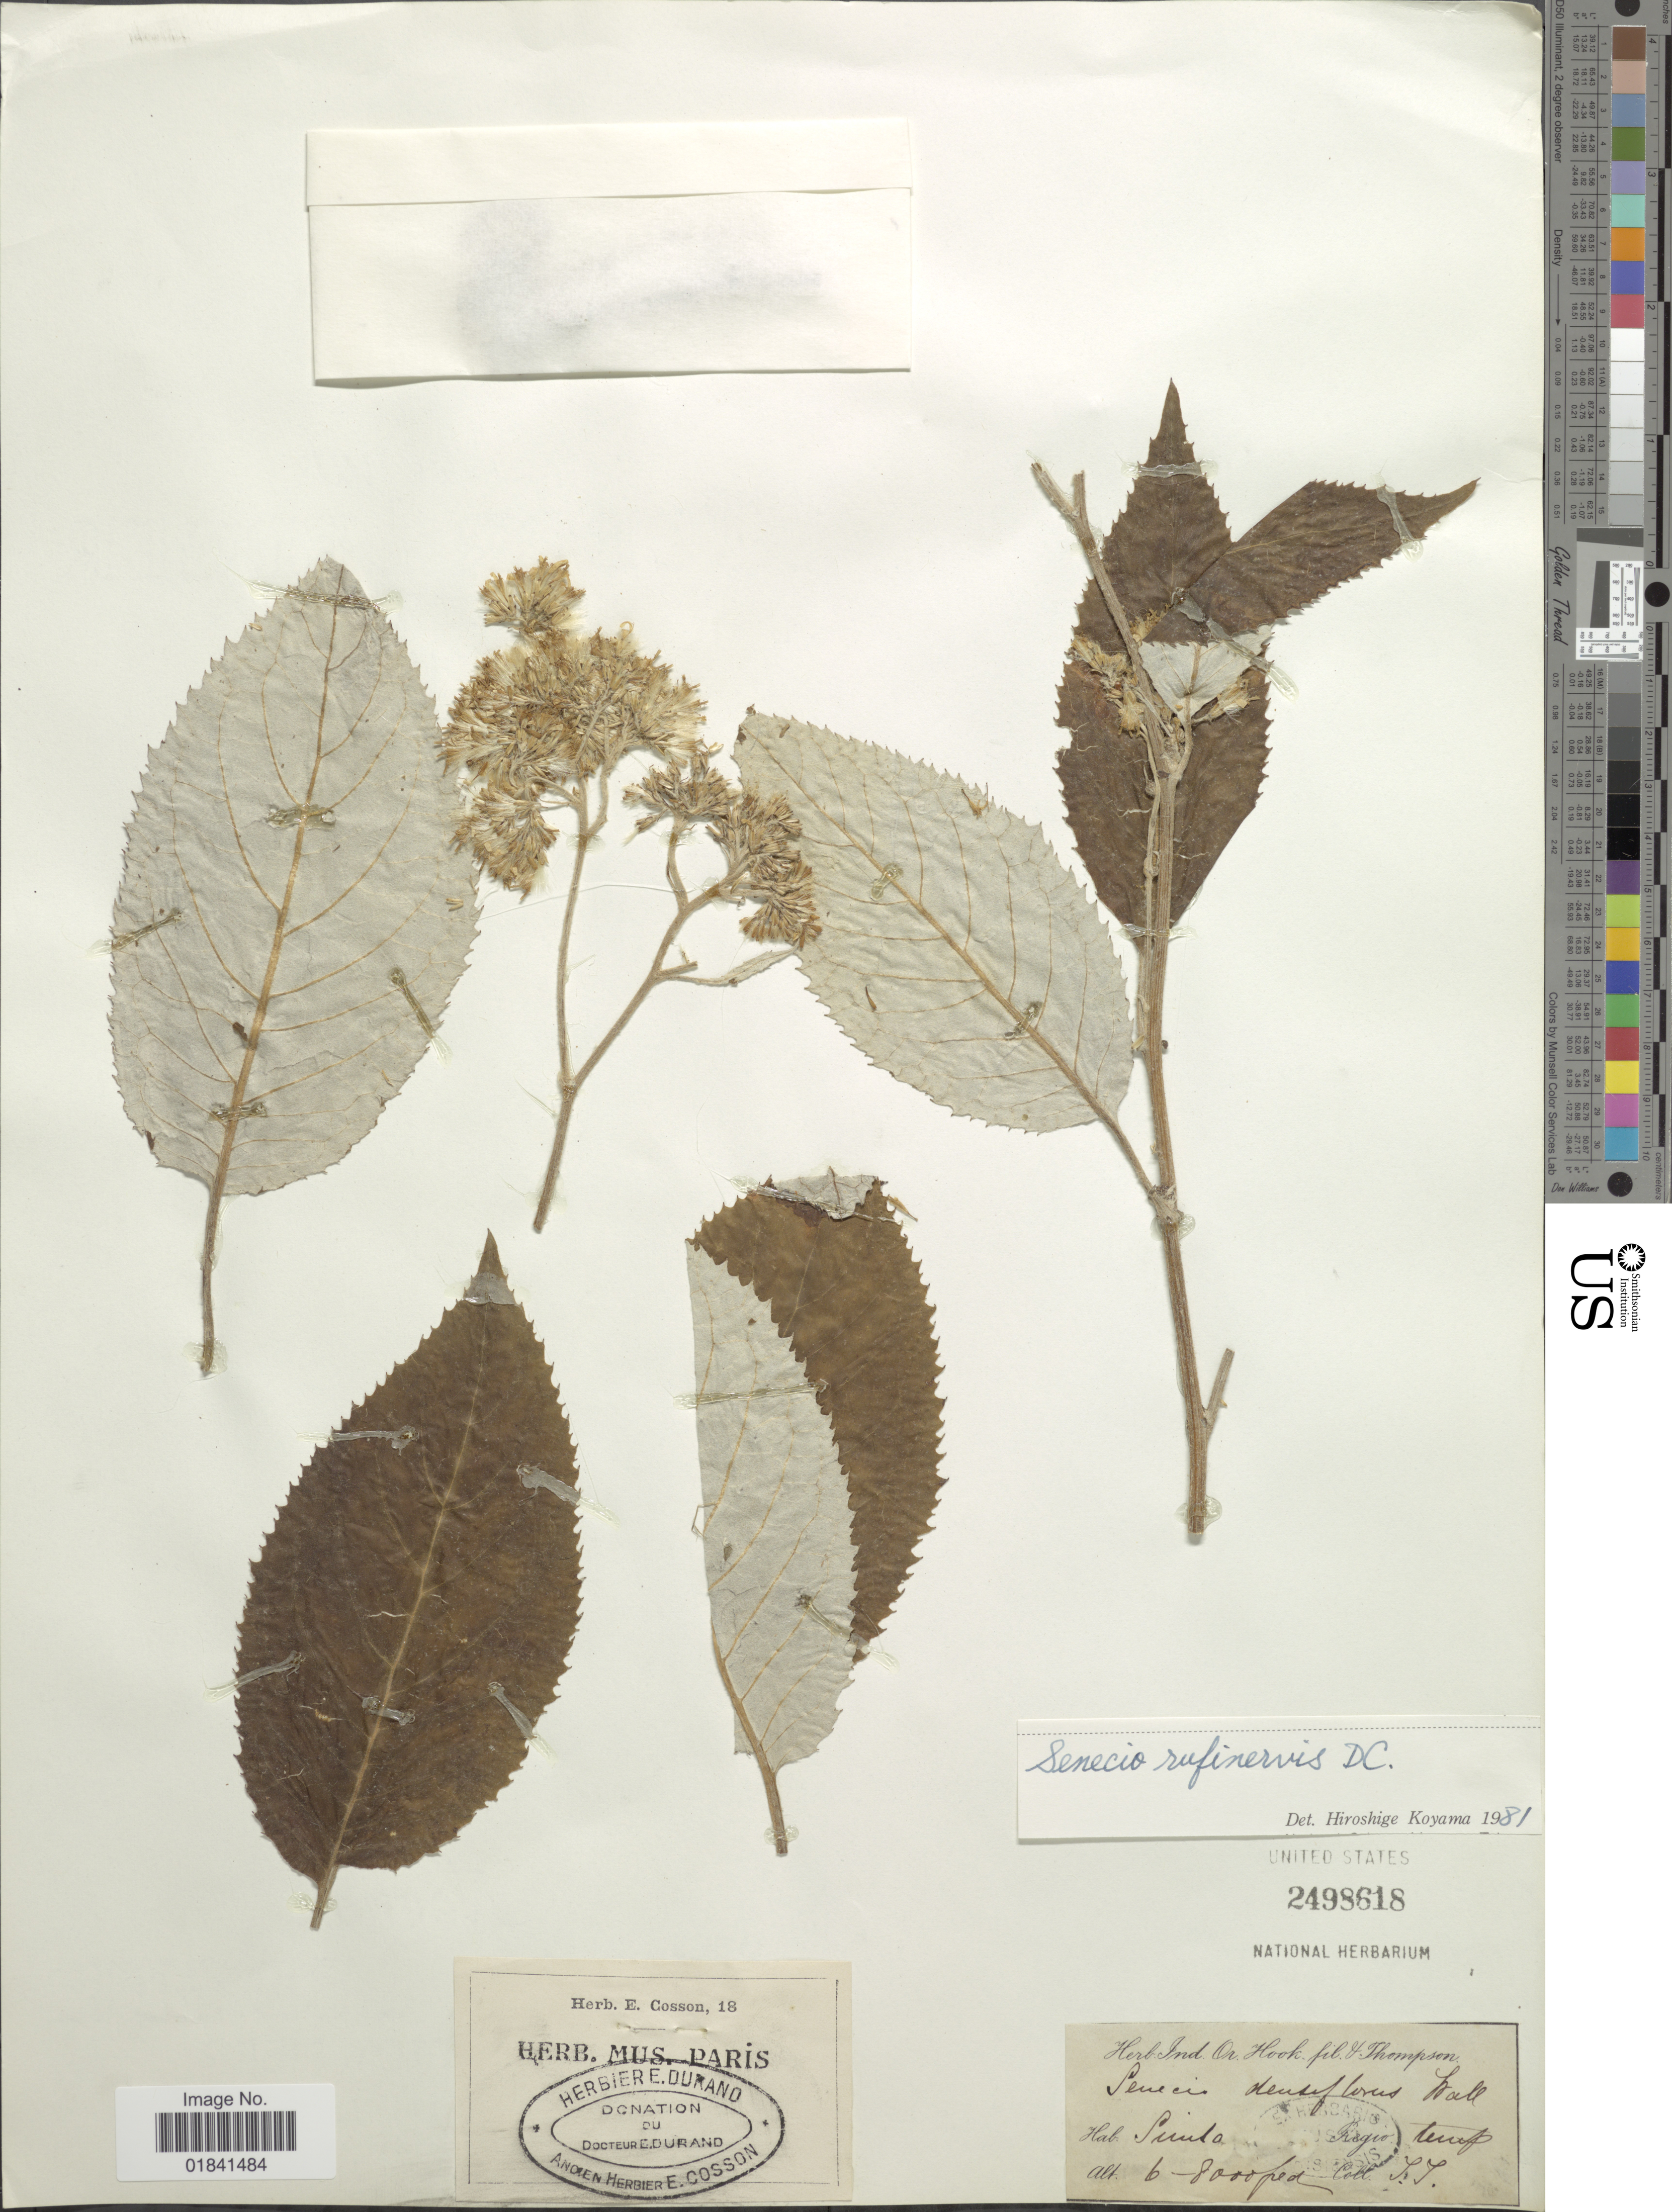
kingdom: Plantae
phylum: Tracheophyta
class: Magnoliopsida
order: Asterales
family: Asteraceae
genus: Senecio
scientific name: Senecio rufinervis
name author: DC.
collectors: T. Thompson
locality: Simla [interpreted]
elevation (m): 1829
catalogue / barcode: US 2498618